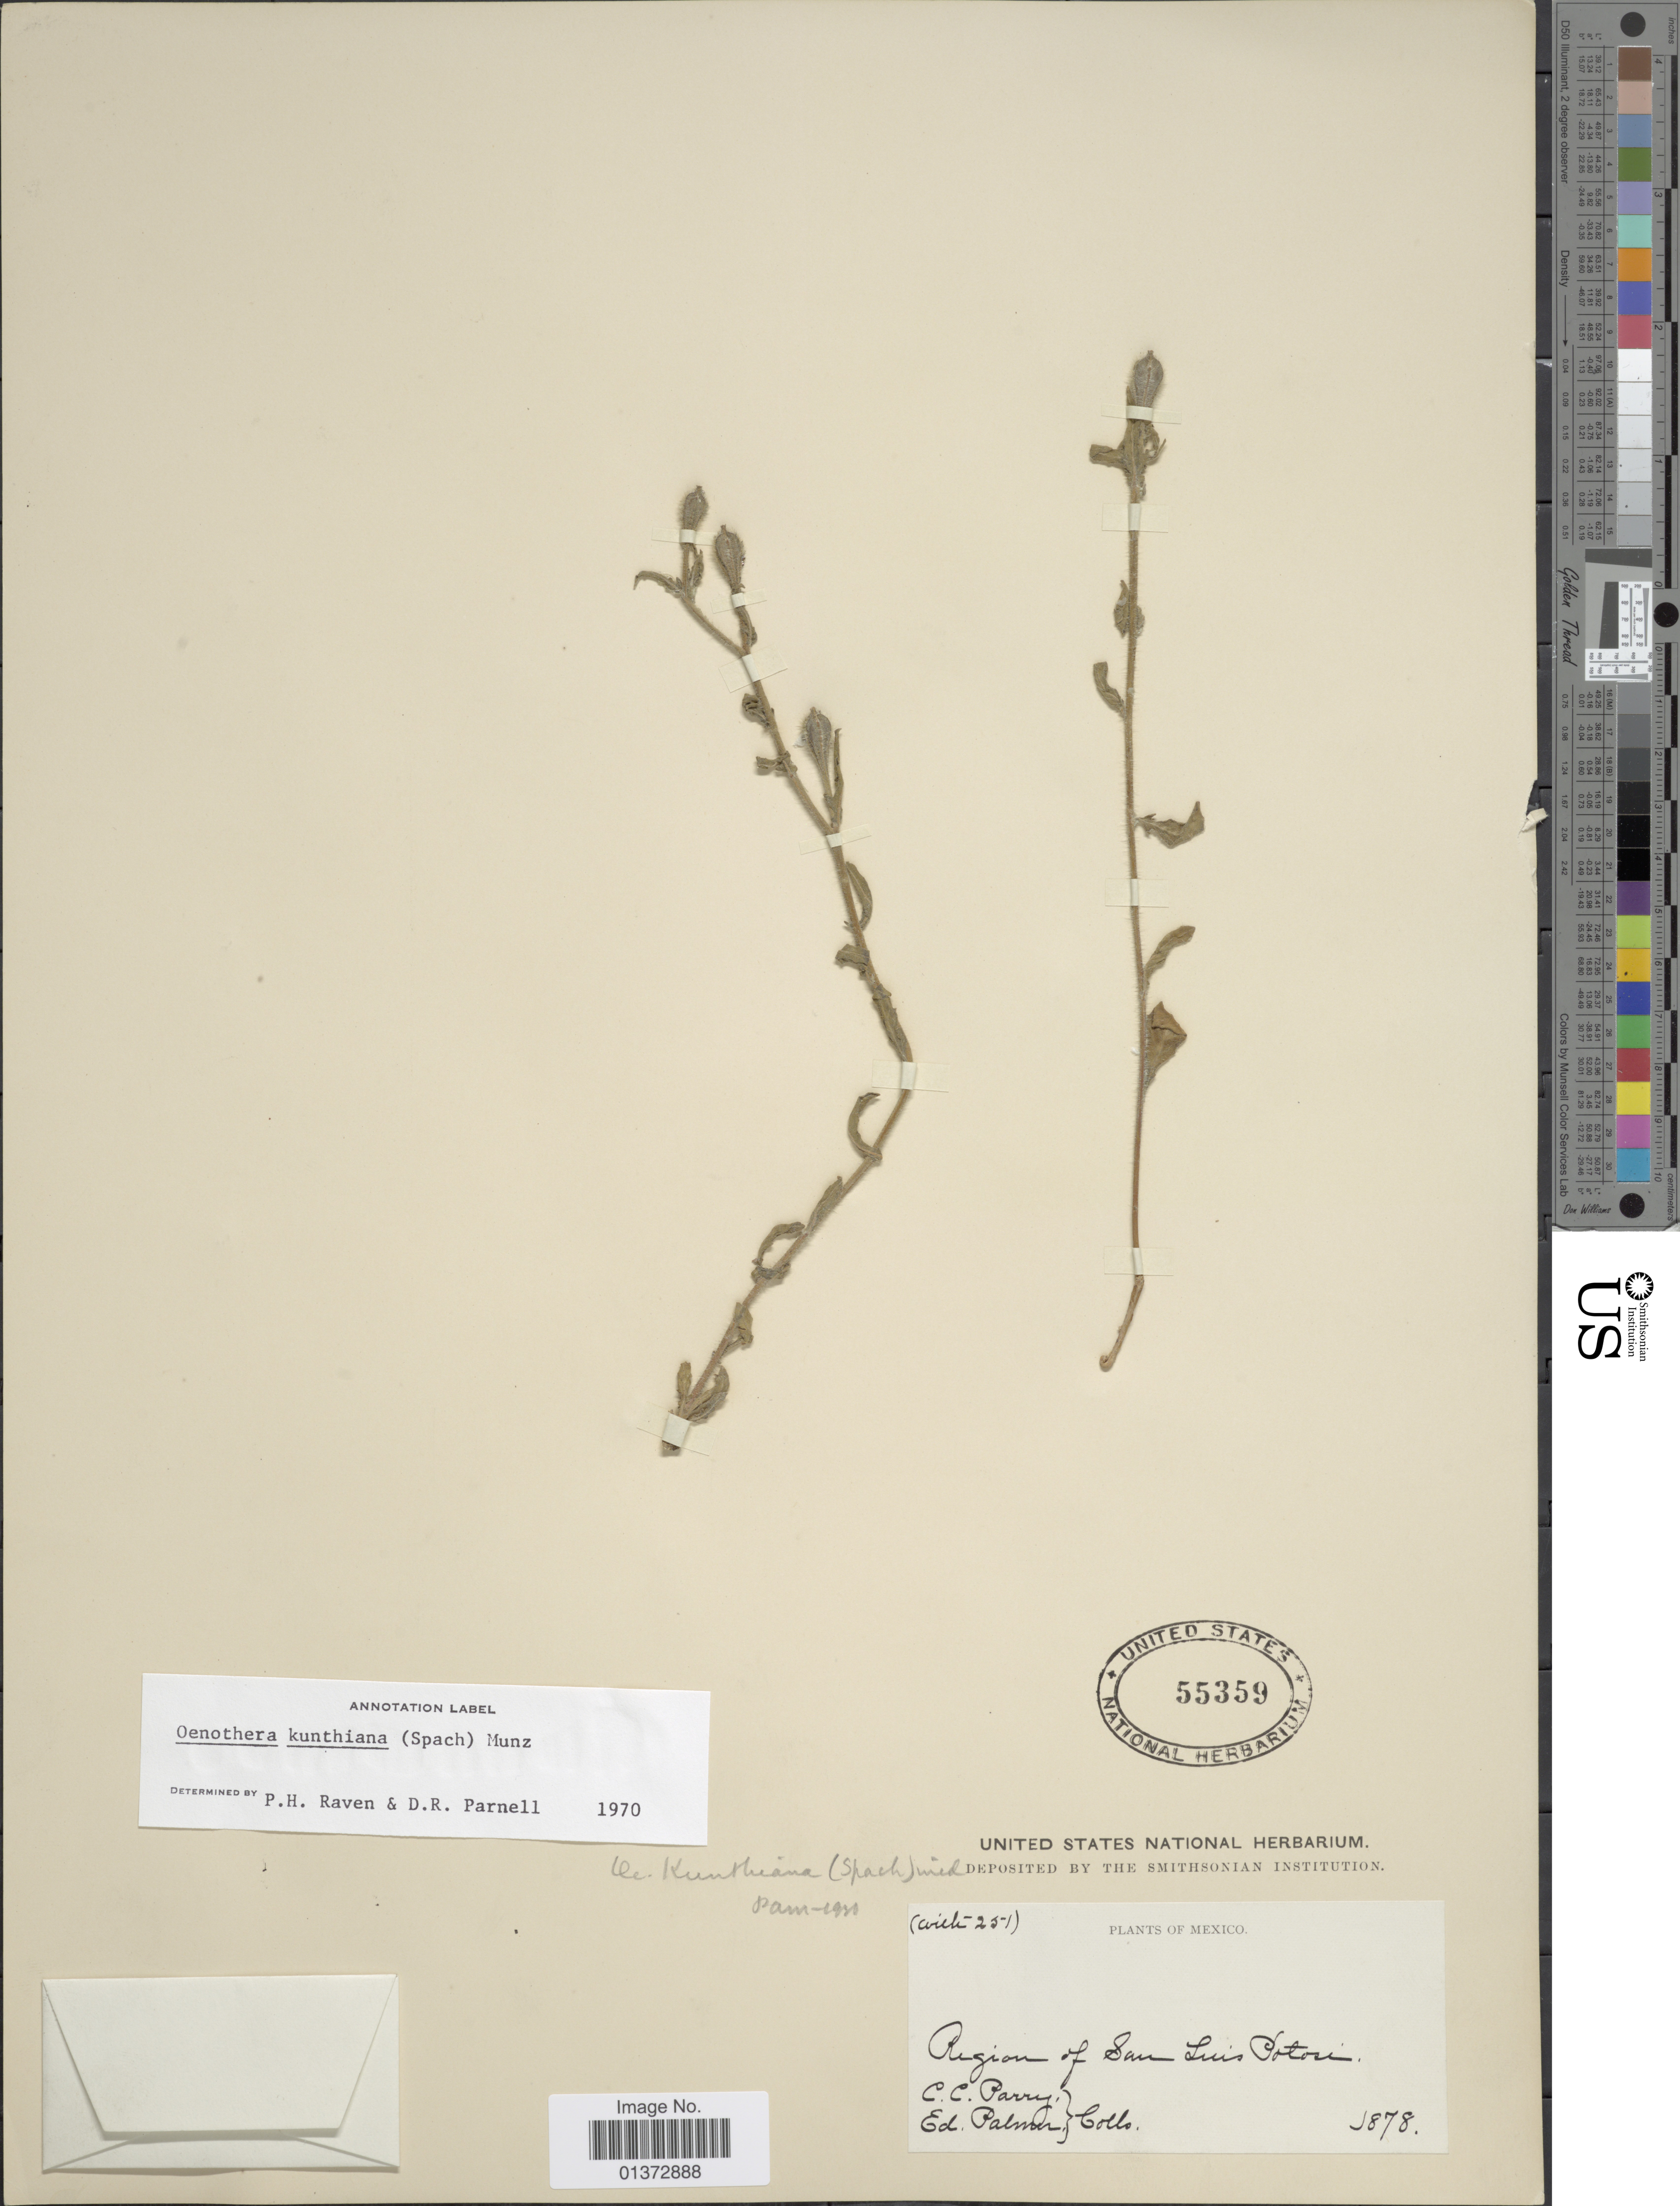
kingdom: Plantae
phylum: Tracheophyta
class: Magnoliopsida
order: Myrtales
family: Onagraceae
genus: Oenothera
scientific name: Oenothera kunthiana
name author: (Spach) Munz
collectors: C. C. Parry & E. Palmer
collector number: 251 ?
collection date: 1878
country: Mexico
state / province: San Luis Potosí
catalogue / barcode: US 55359